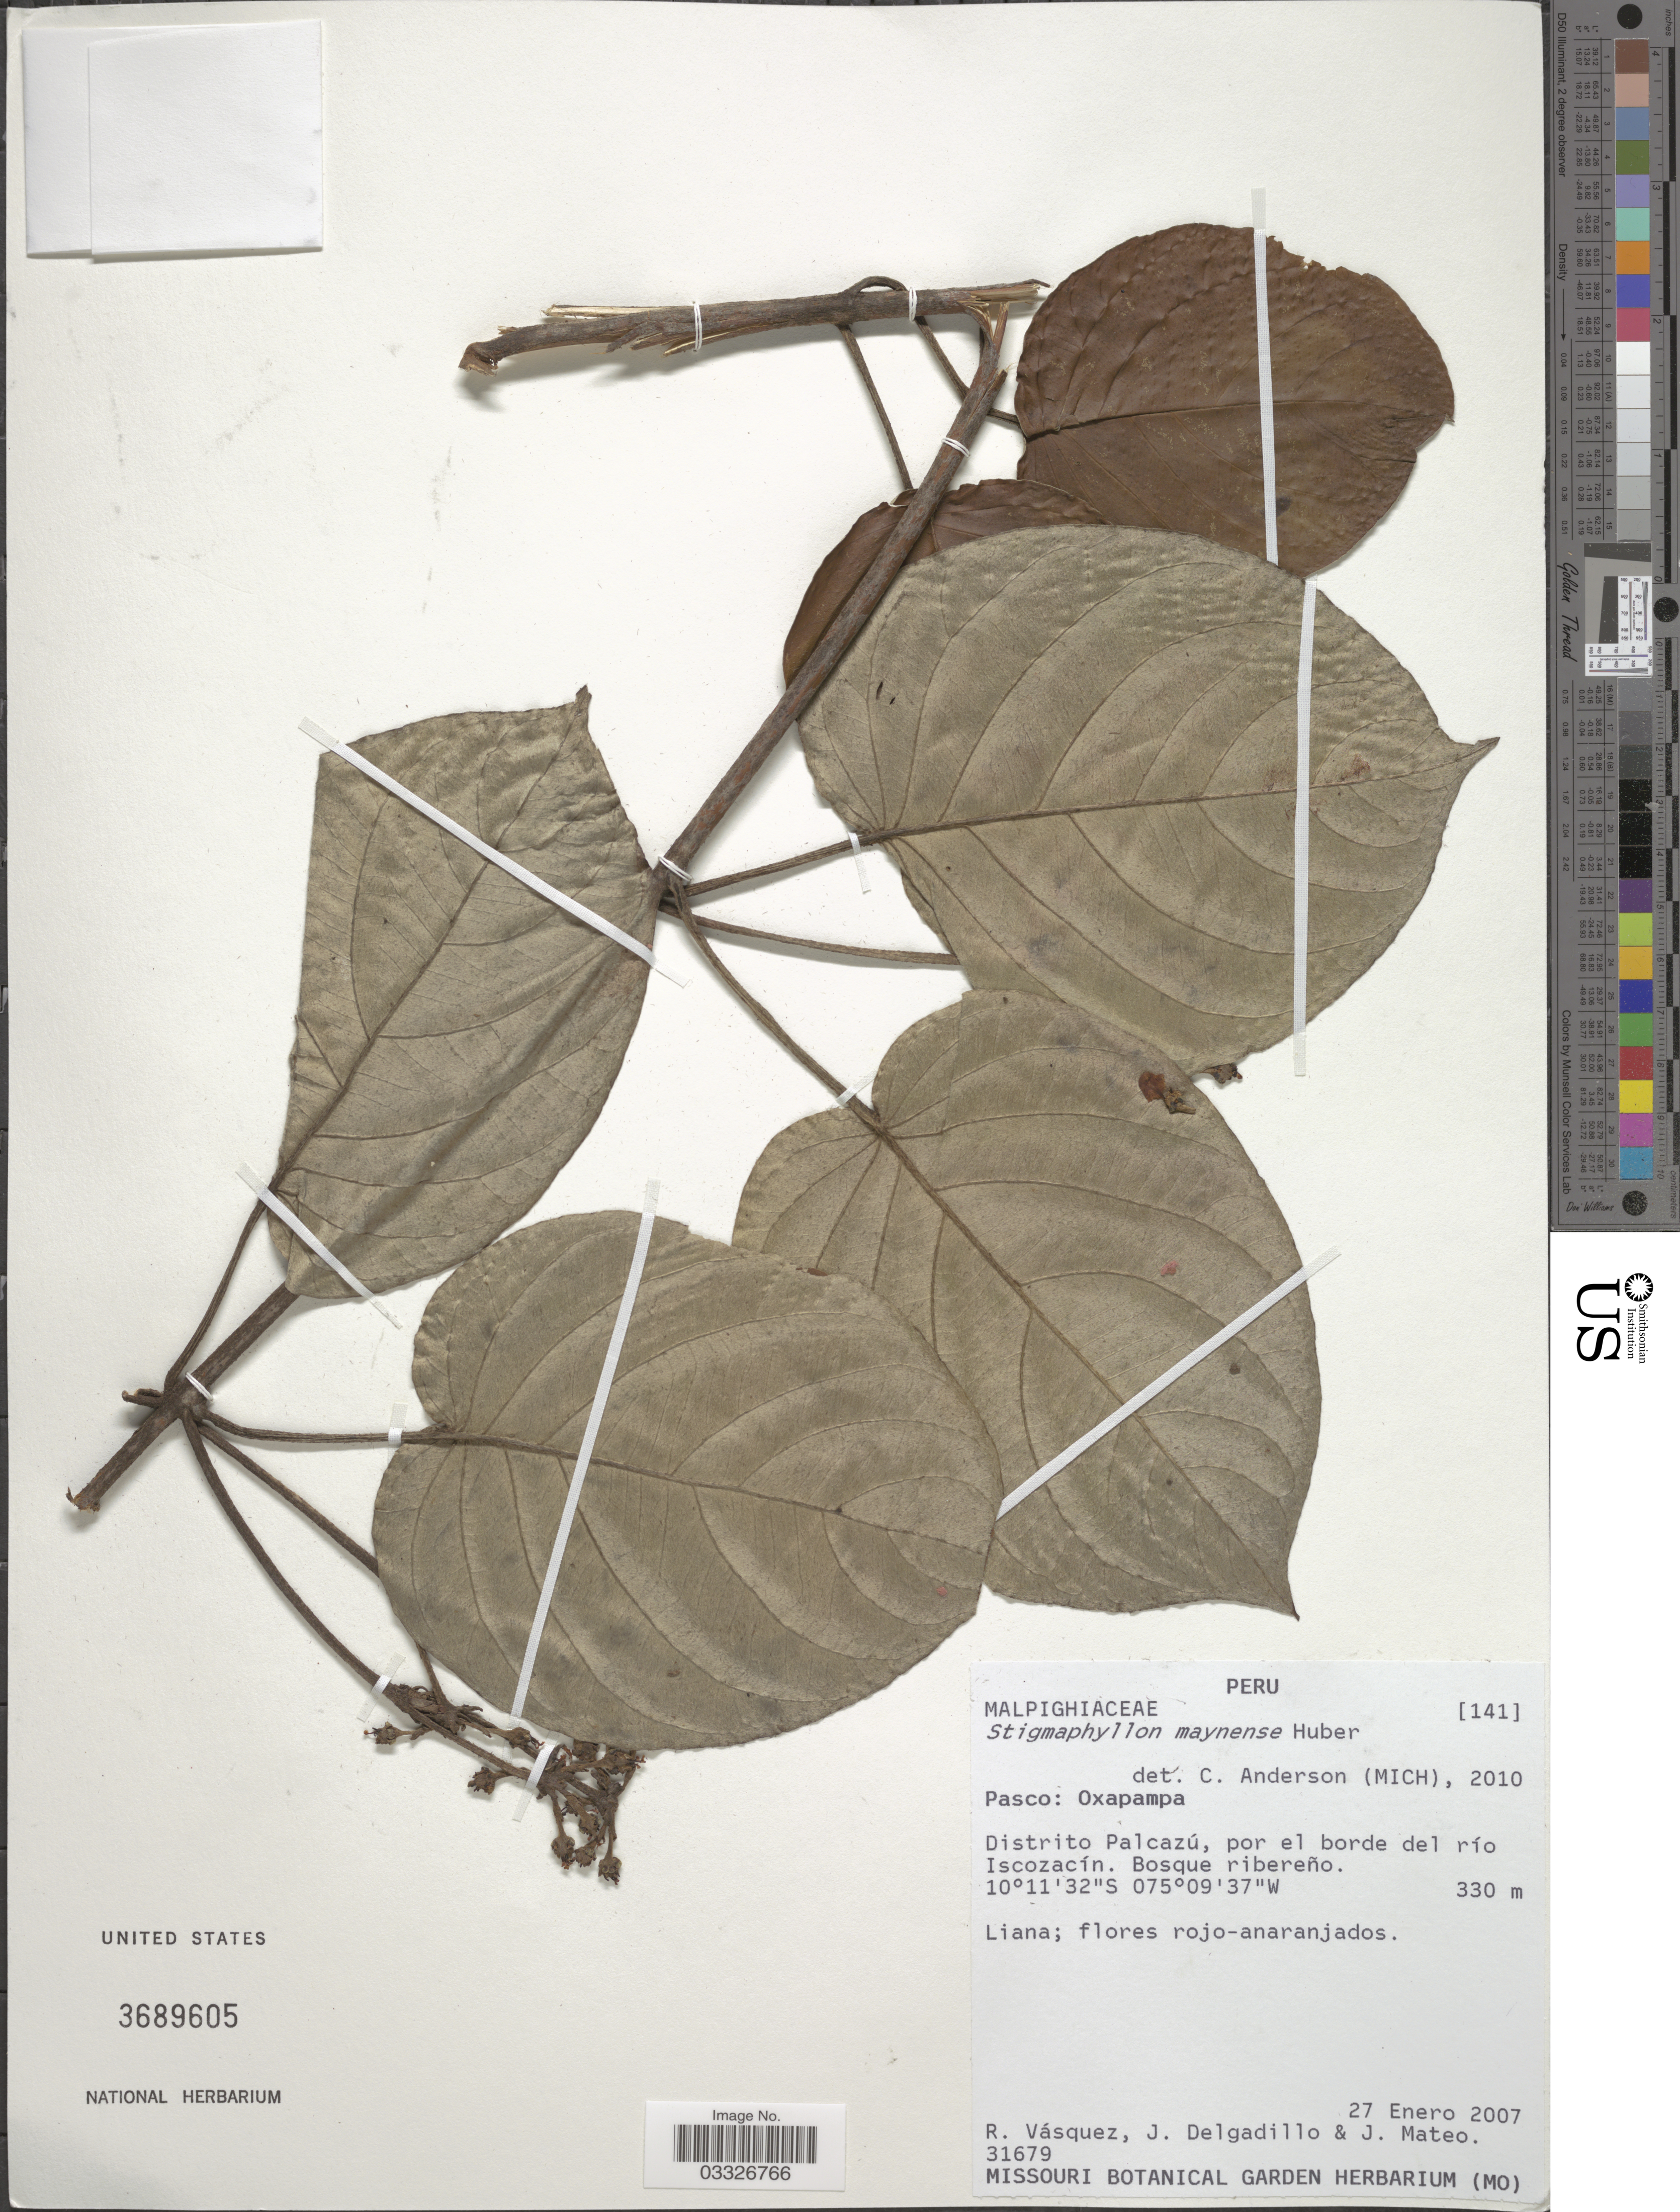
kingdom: Plantae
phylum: Tracheophyta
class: Magnoliopsida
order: Malpighiales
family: Malpighiaceae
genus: Stigmaphyllon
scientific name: Stigmaphyllon maynense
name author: Huber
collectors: R. Vásquez, J. Delgadillo & J. Mateo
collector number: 31679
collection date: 2007-01-27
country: Peru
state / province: Pasco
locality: Oxapampa. Distrito Palcazú, por el borde del río Iscozacín.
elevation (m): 330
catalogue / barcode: US 3689605